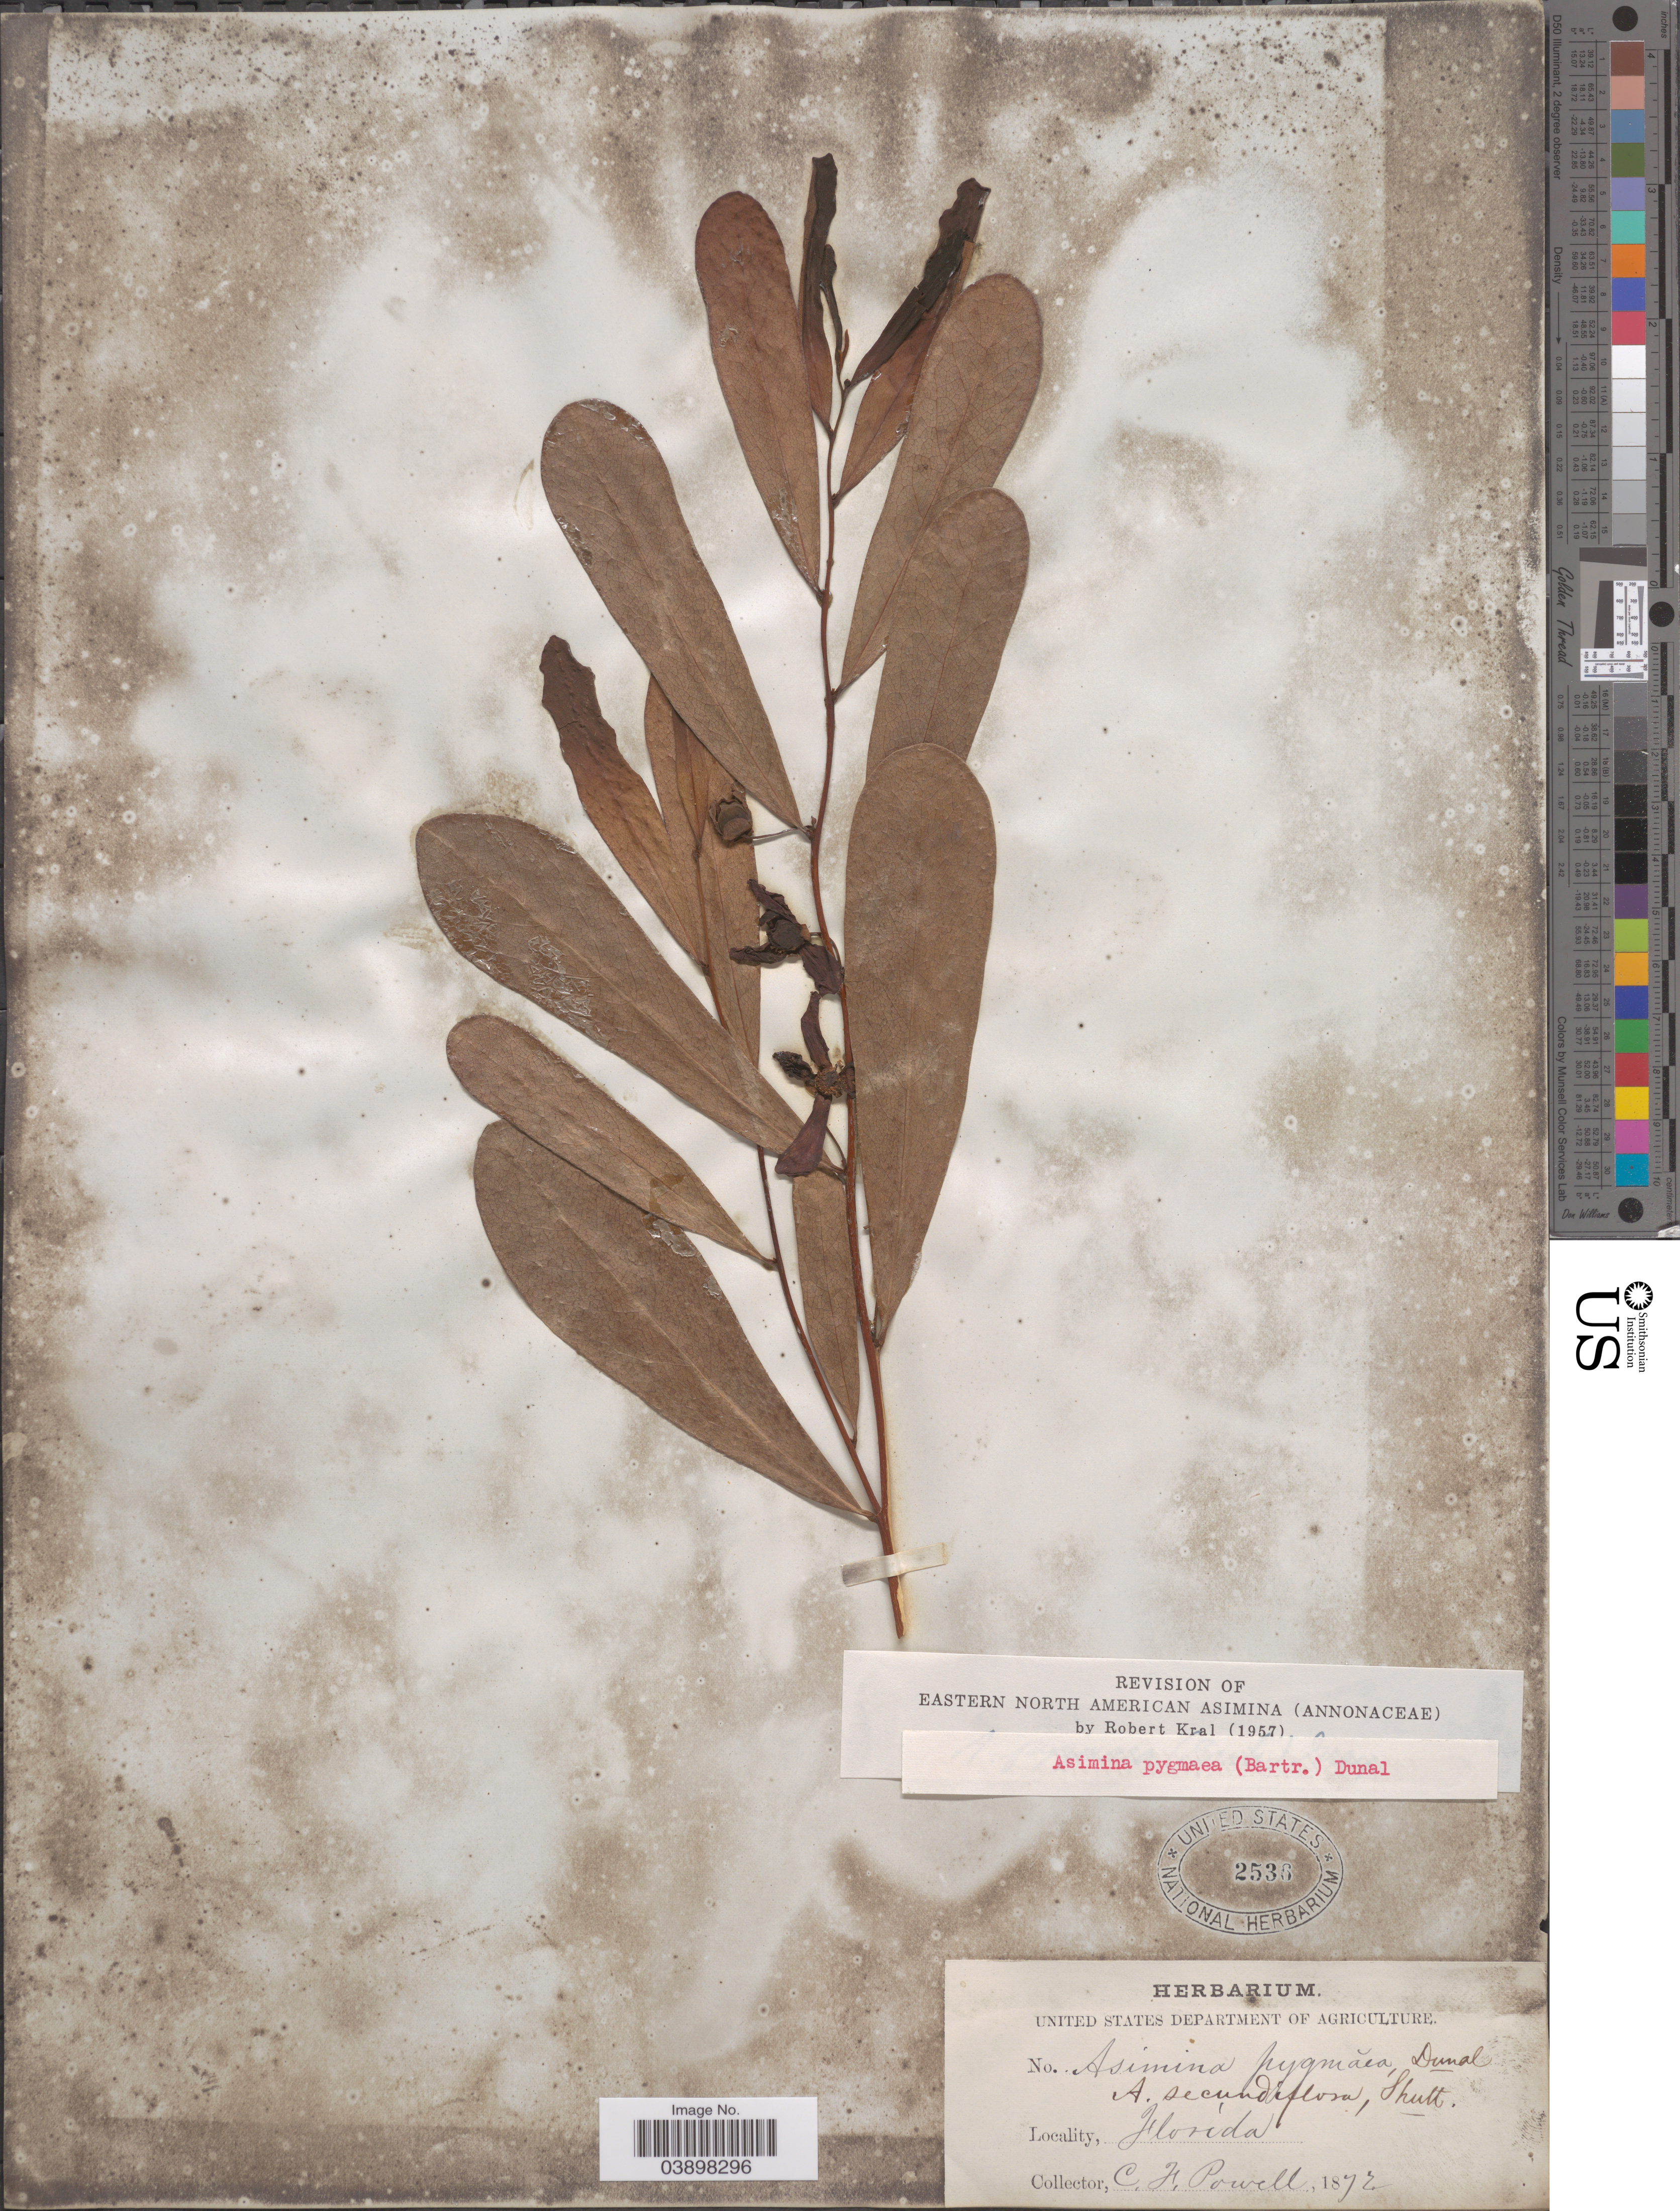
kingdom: Plantae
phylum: Tracheophyta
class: Magnoliopsida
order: Magnoliales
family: Annonaceae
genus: Asimina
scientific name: Asimina pygmaea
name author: Dunal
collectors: C. F. Powell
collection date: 1872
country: United States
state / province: Florida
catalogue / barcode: US 2536